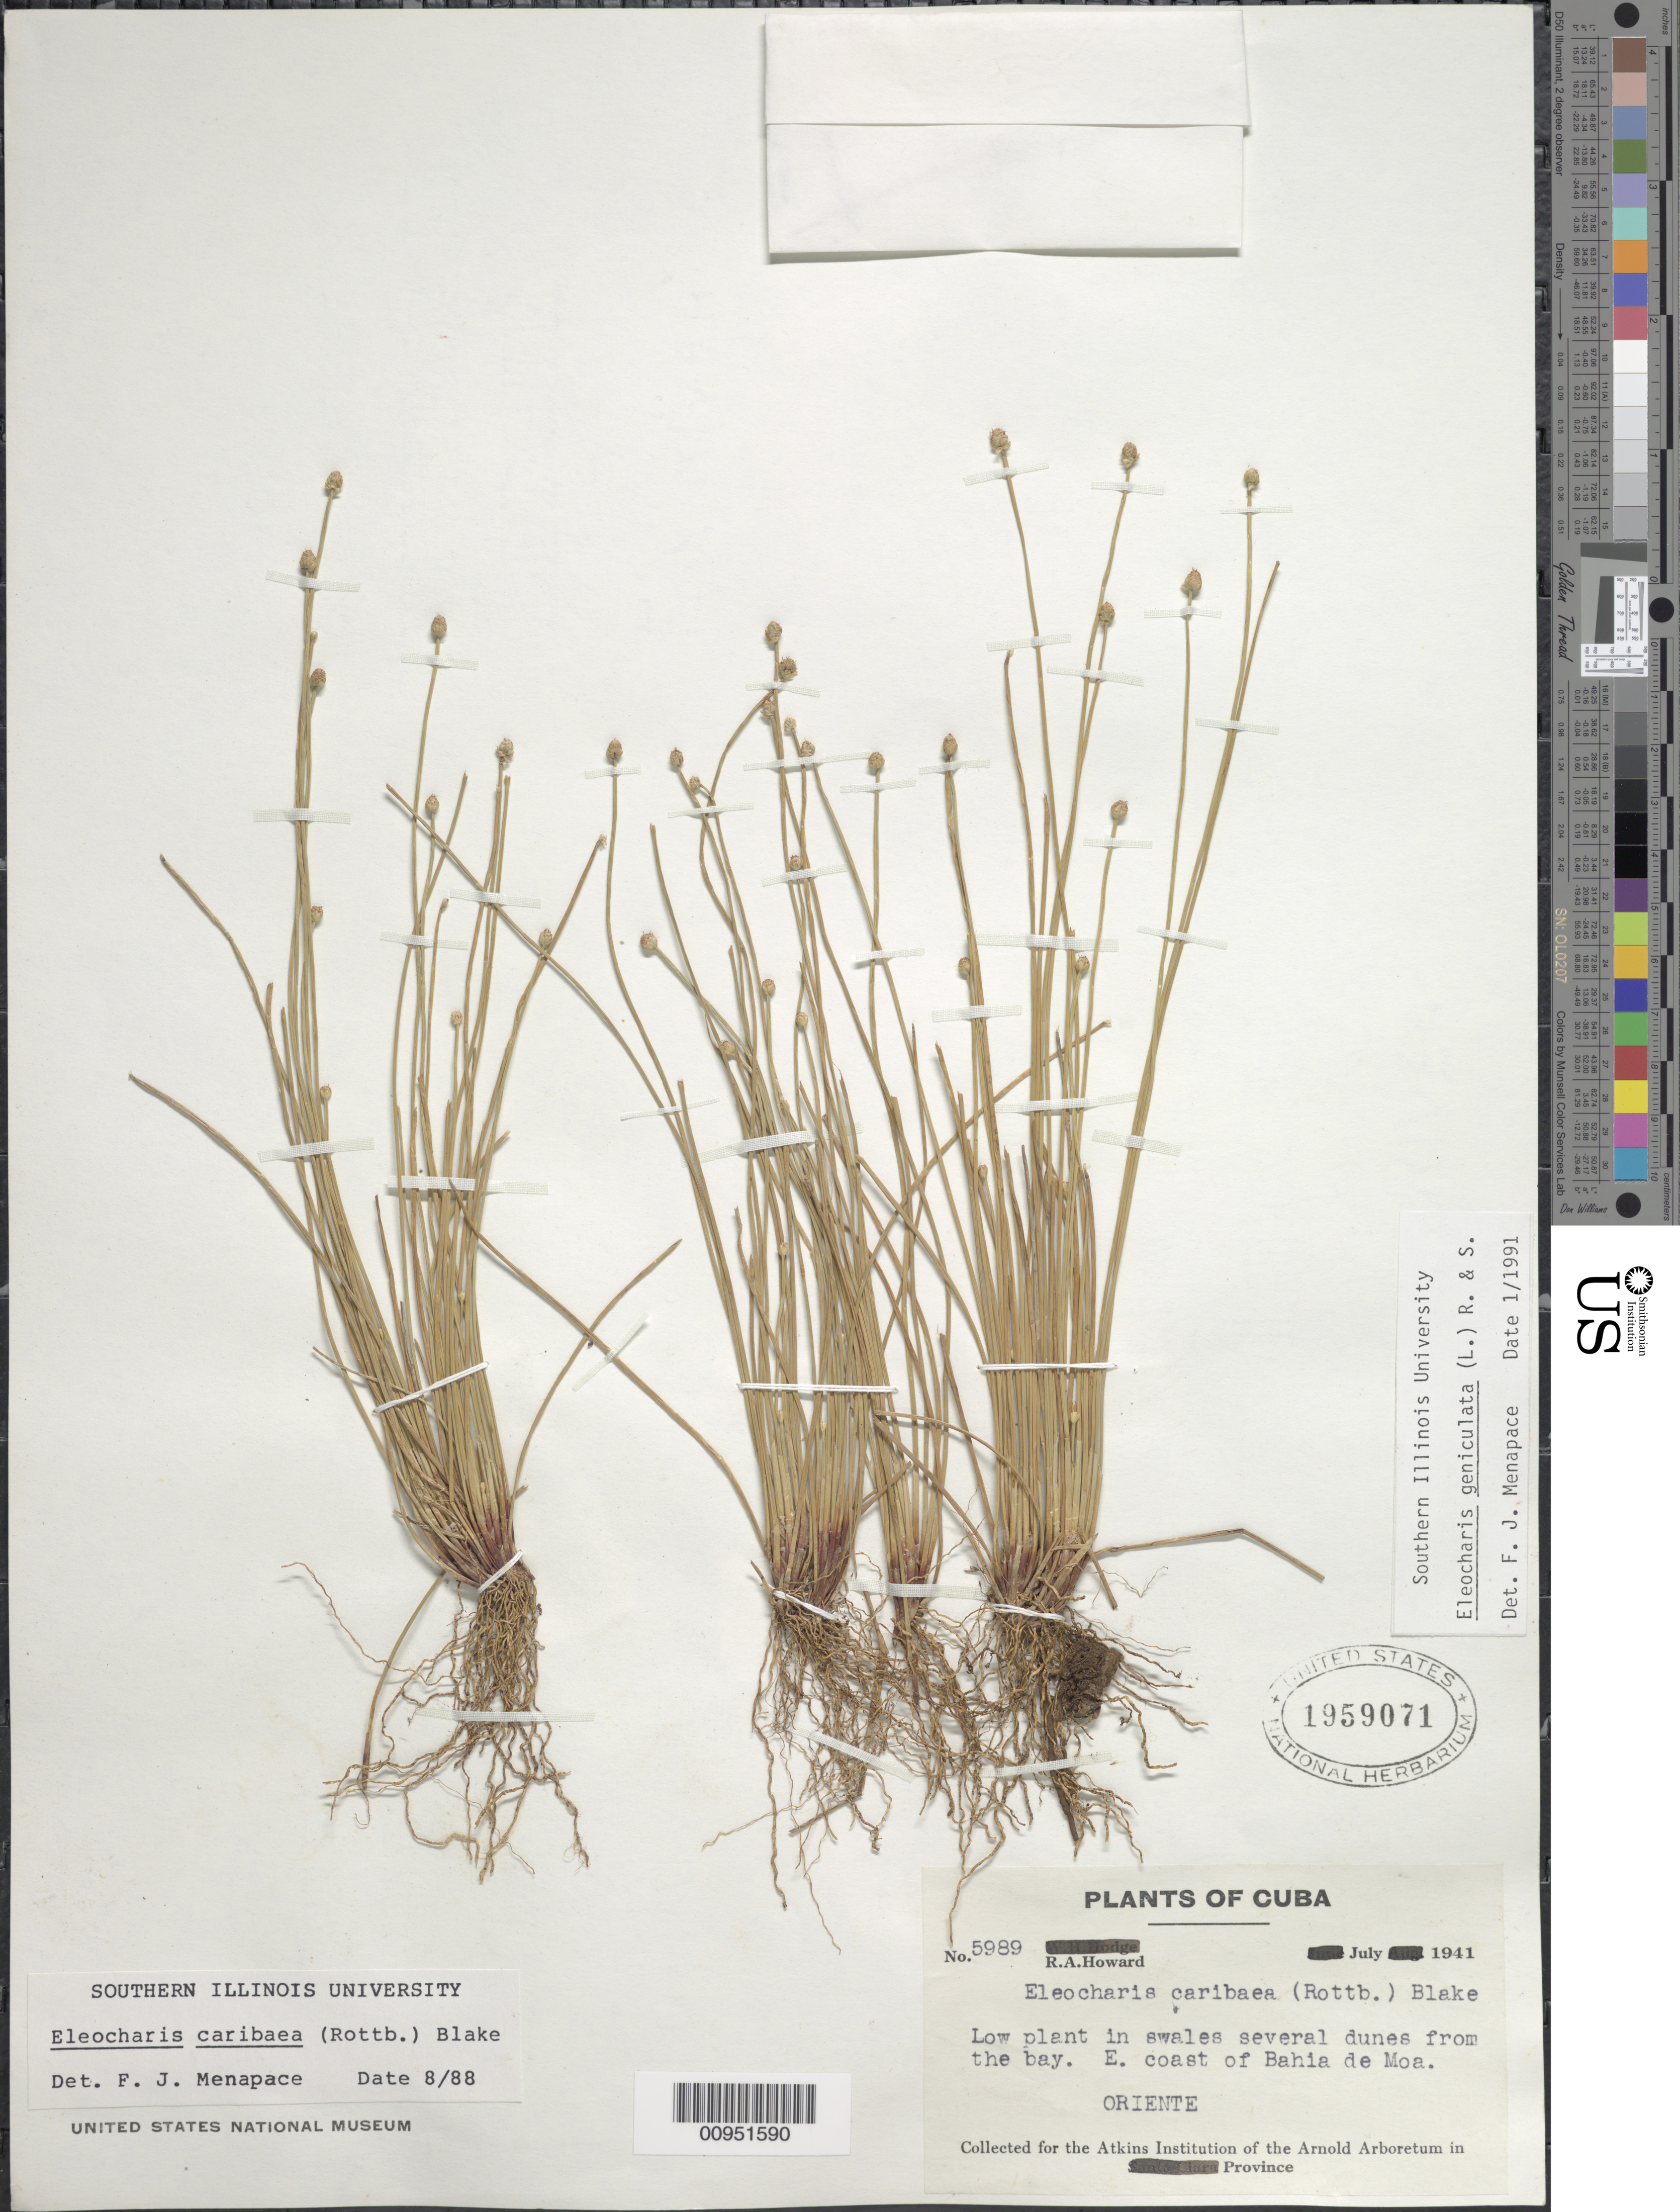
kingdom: Plantae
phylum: Tracheophyta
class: Liliopsida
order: Poales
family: Cyperaceae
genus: Eleocharis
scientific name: Eleocharis geniculata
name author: (L.) Roem. & Schult.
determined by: Menapace, F. J.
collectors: R. A. Howard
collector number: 5989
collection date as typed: Jul 1941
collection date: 1941-07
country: Cuba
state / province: Holguín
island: Cuba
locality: East coast of Bahia de Moa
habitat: In swales of several dunes from the bay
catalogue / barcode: US 1959071